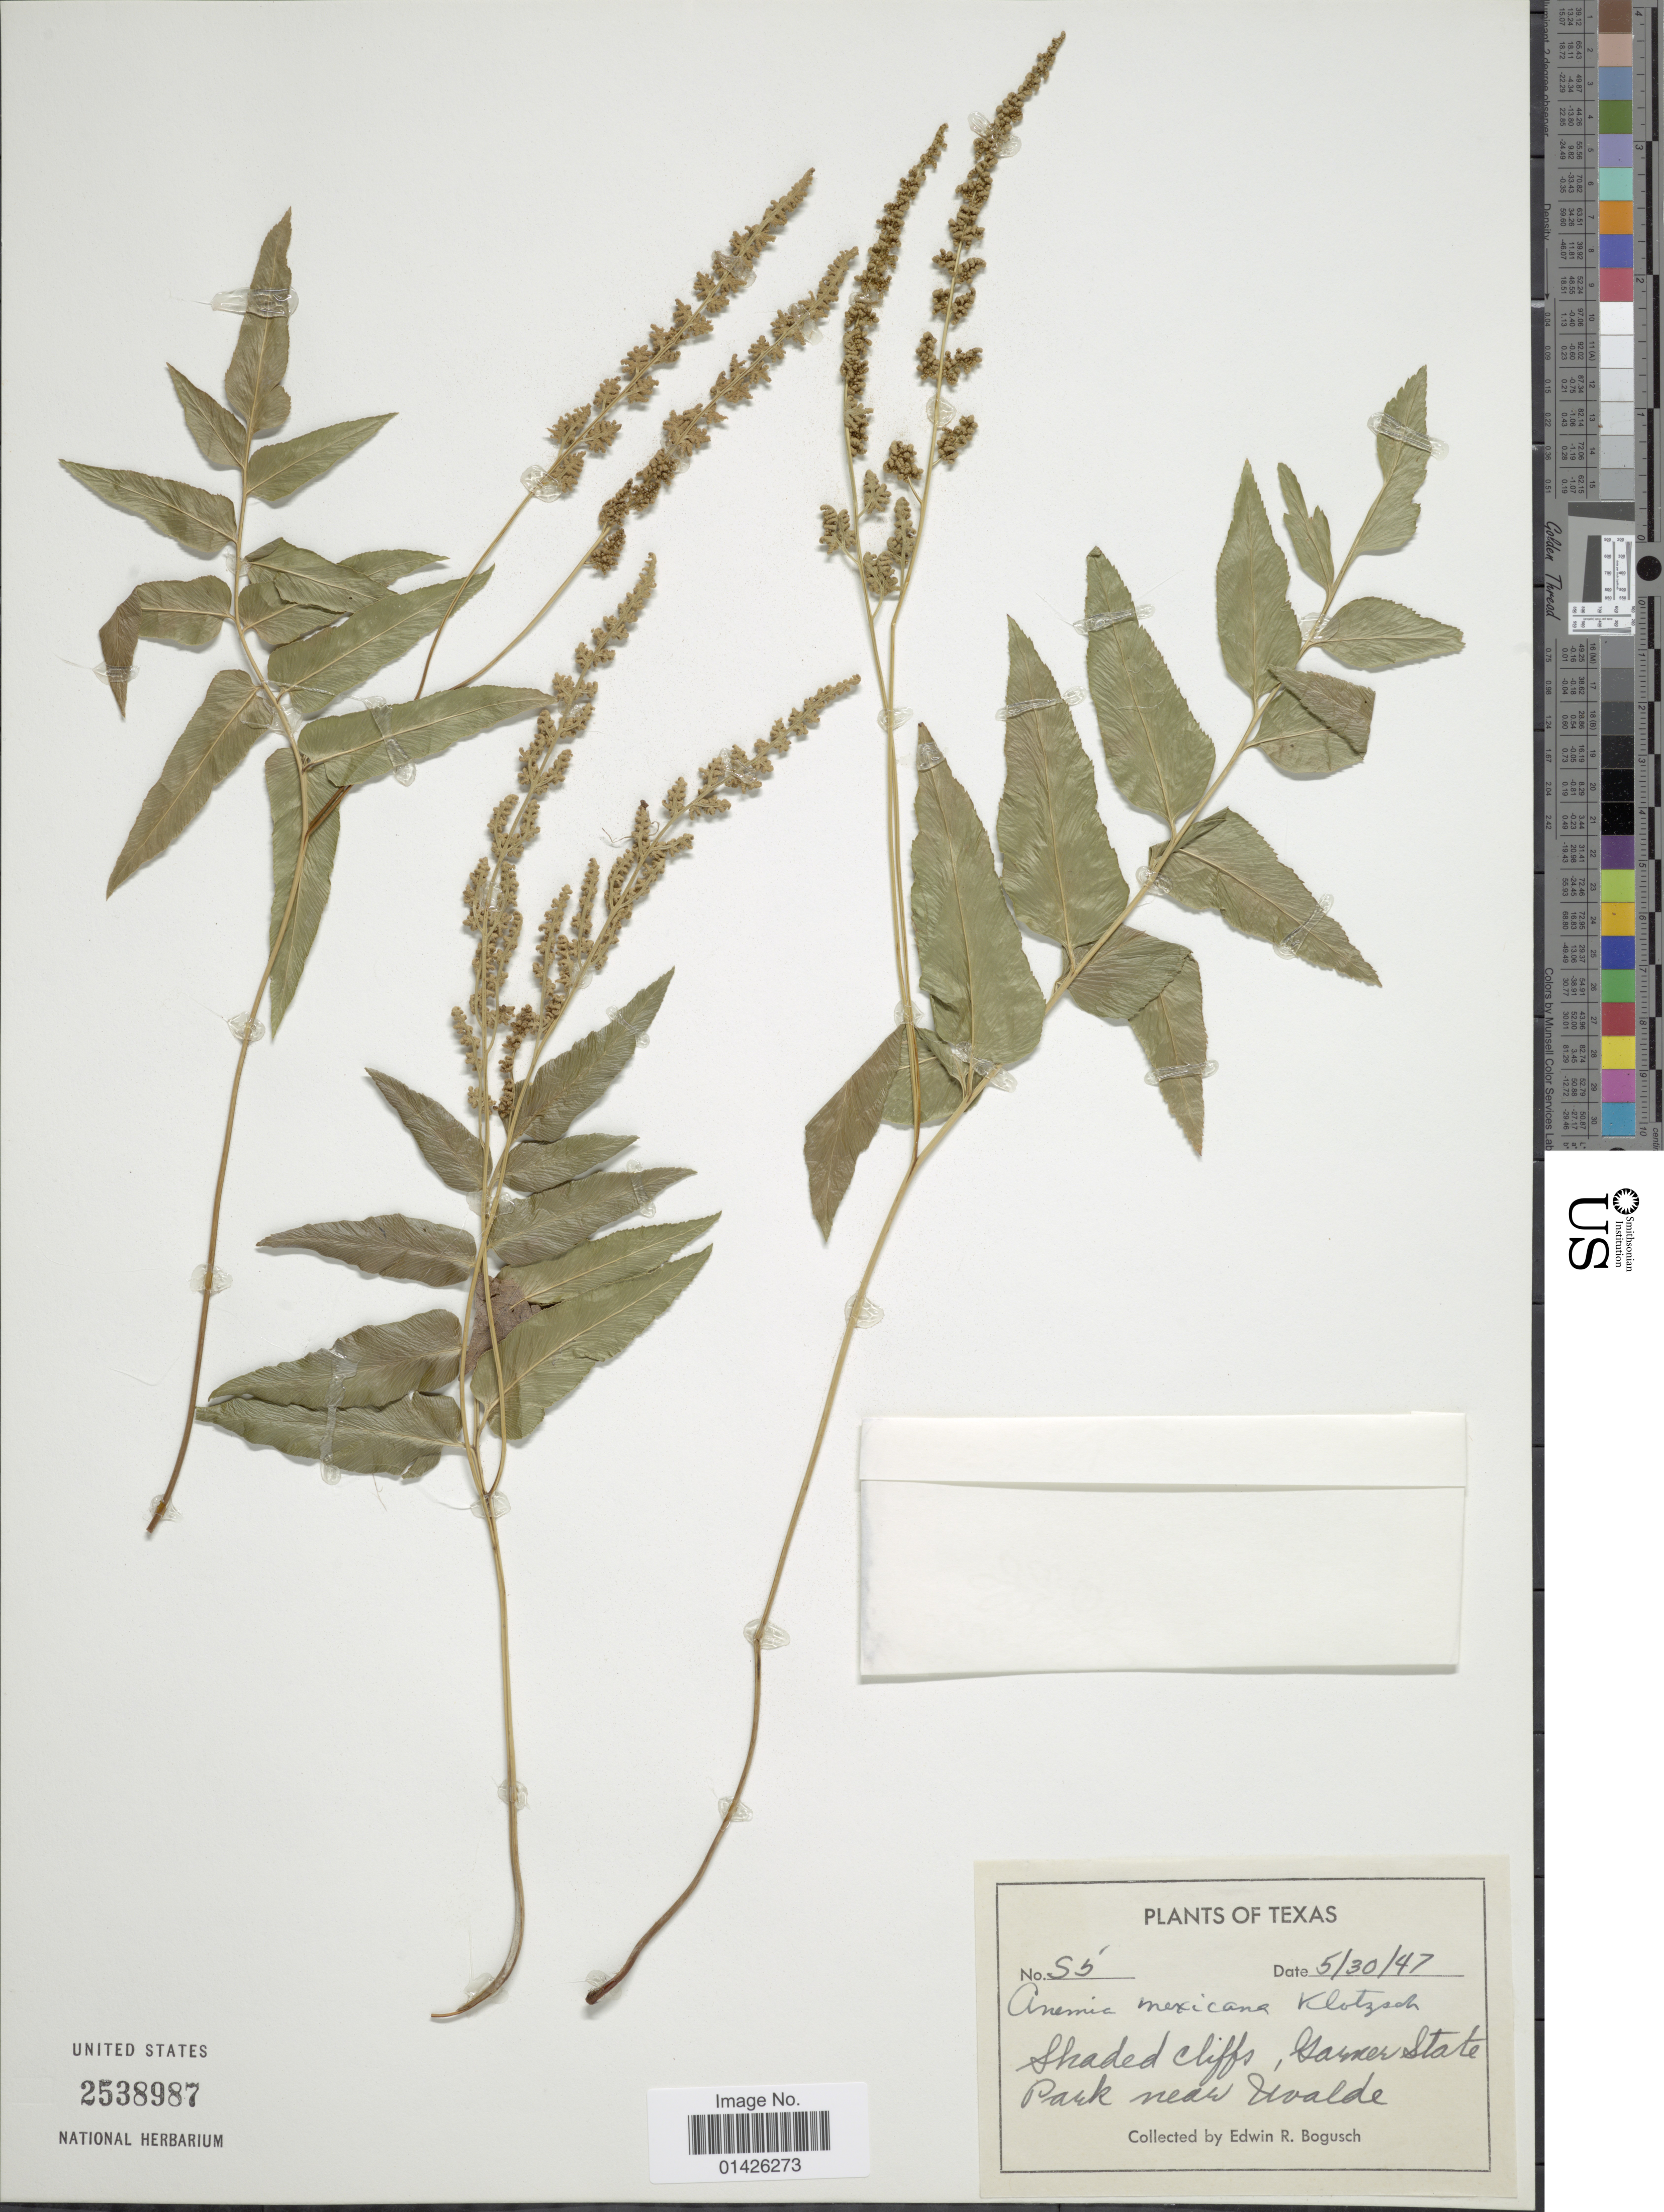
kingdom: Plantae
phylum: Tracheophyta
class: Polypodiopsida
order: Schizaeales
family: Anemiaceae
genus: Anemia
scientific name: Anemia mexicana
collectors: E. Bogusch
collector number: S5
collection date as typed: Transcribed d/m/y: 30/5/47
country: United States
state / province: Texas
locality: Shaded cliffs, Garner State Park near Walde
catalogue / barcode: US 2538987